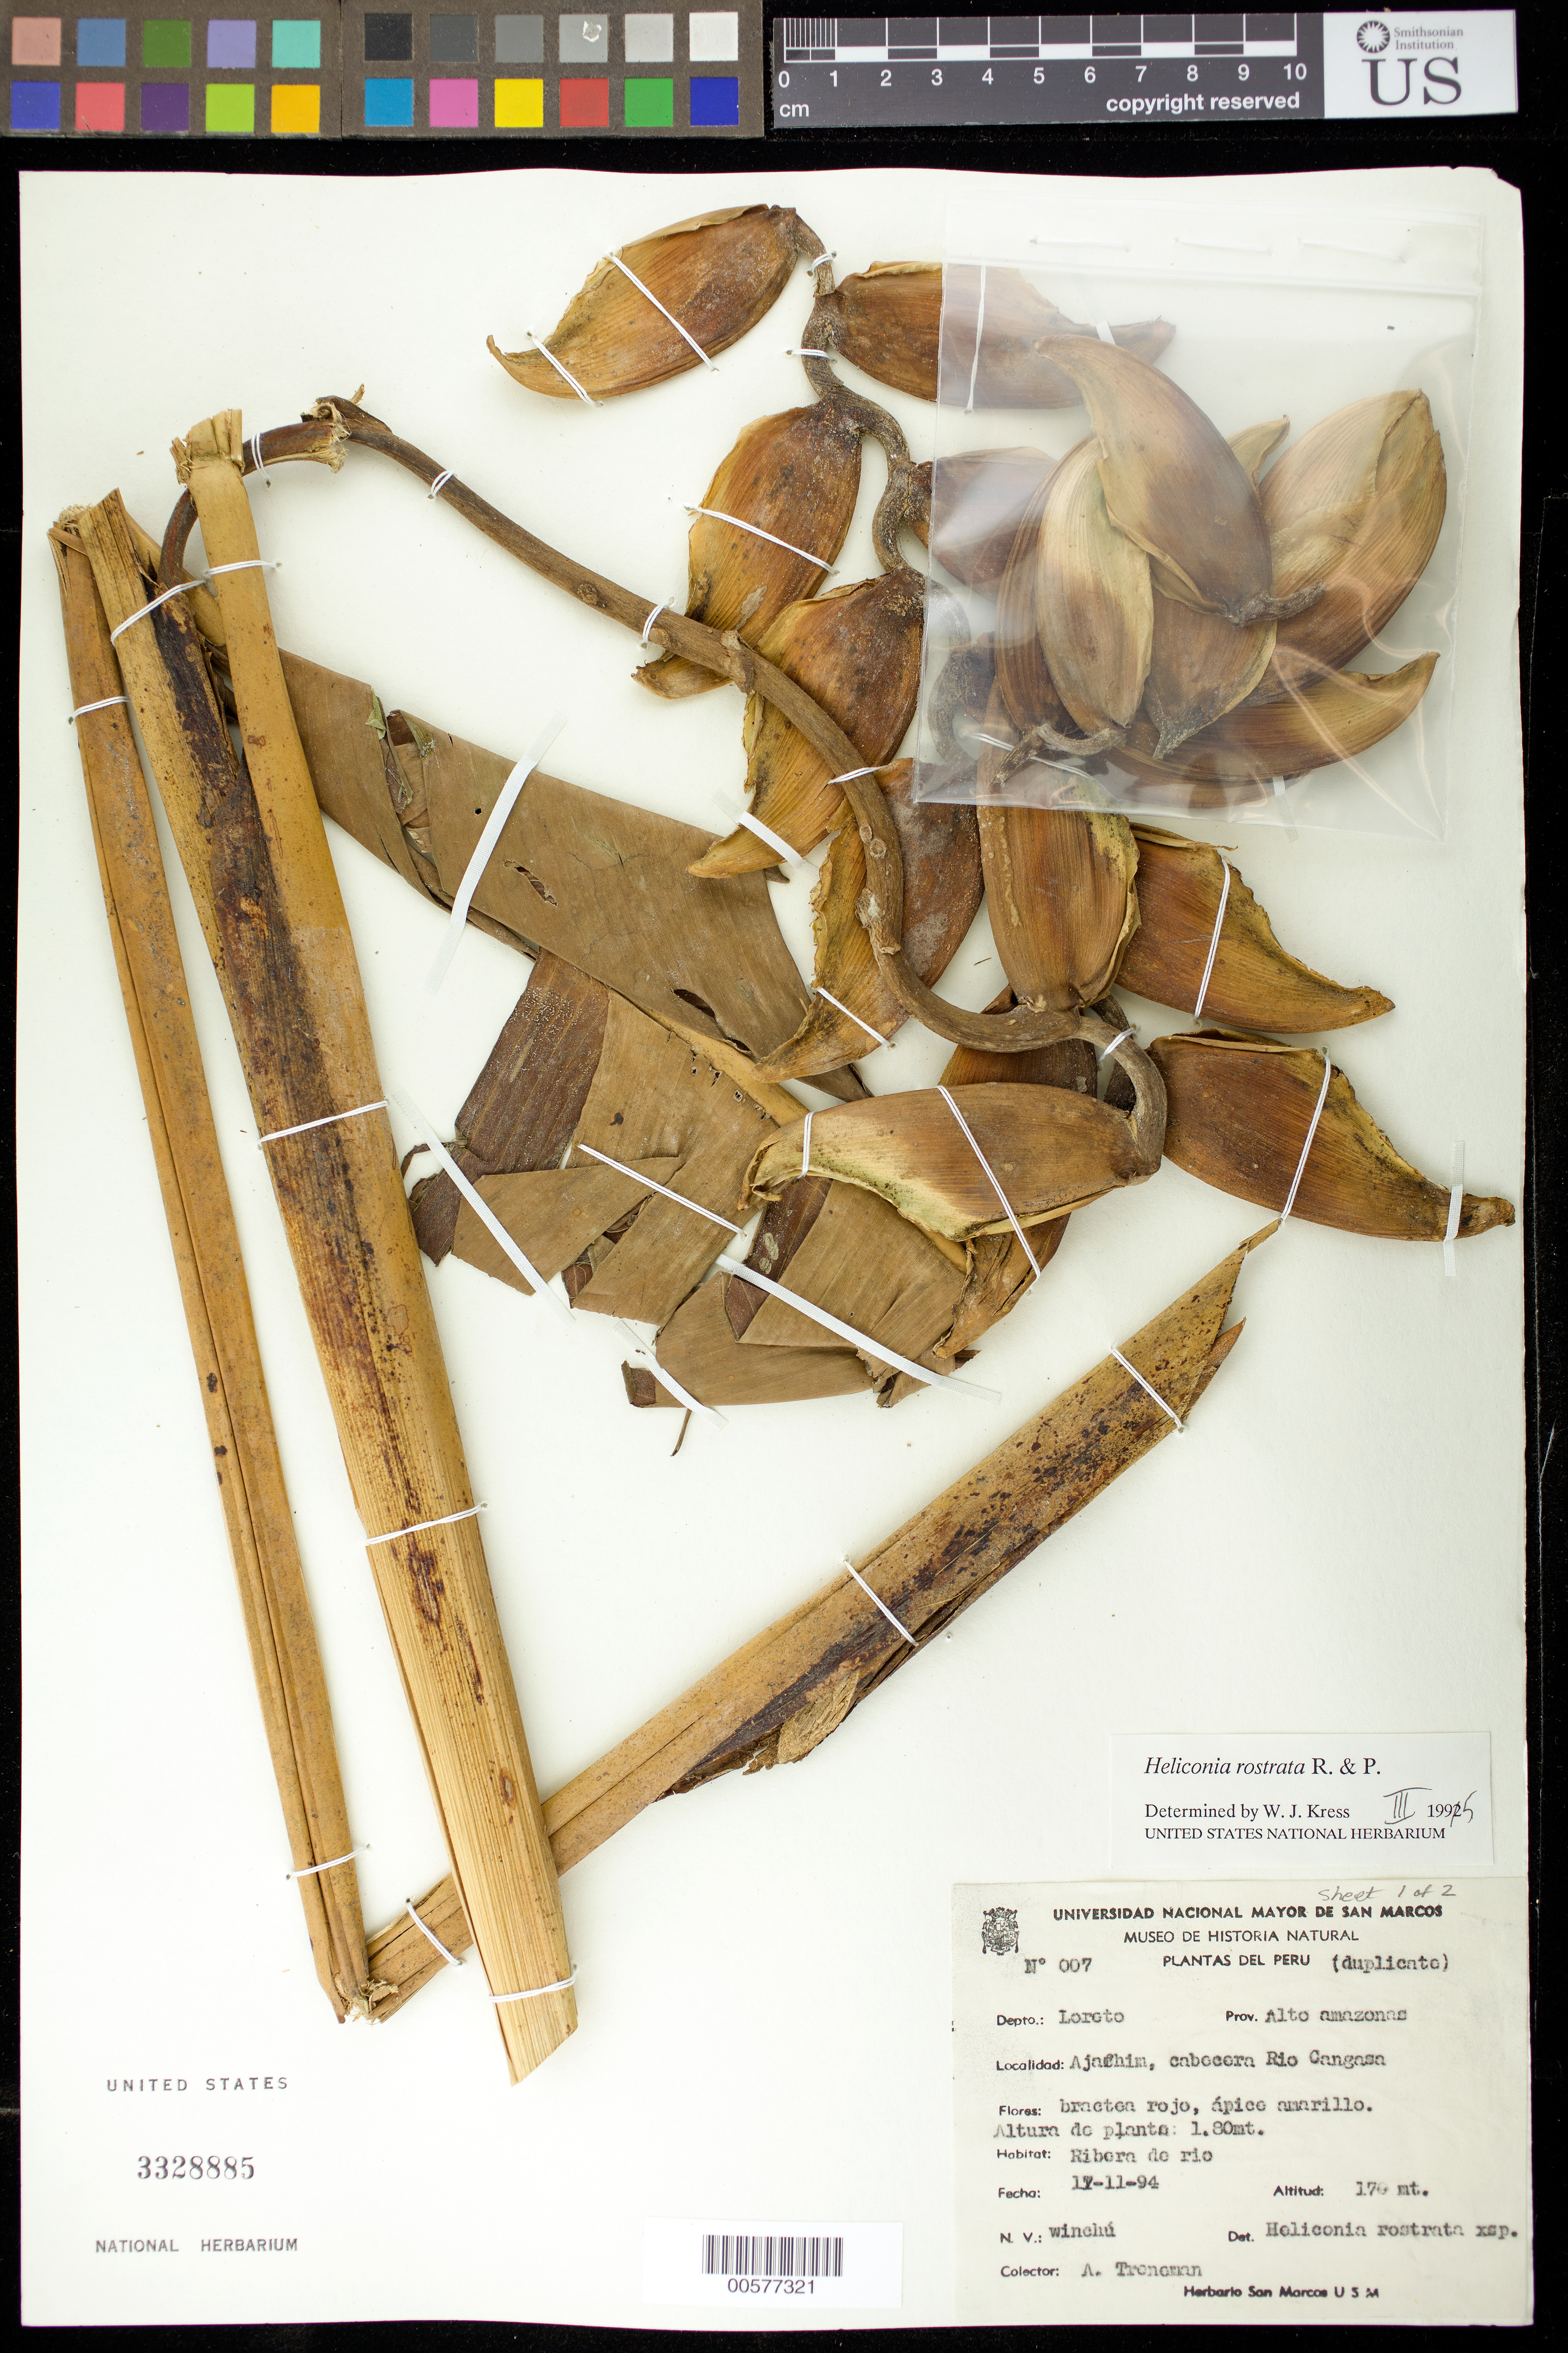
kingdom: Plantae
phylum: Tracheophyta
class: Liliopsida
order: Zingiberales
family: Heliconiaceae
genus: Heliconia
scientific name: Heliconia rostrata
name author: Ruiz & Pav.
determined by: Kress, W. J., (US), Smithsonian Institution - National Museum of Natural History (UNITED STATES)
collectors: A. Tronoman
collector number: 007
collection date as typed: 17 Nov 1994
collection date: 1994-11-17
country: Peru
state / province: Loreto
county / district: Alto Amazonas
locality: Ajahcim, cabocora Rio Cangasa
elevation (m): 170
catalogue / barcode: US 3328885